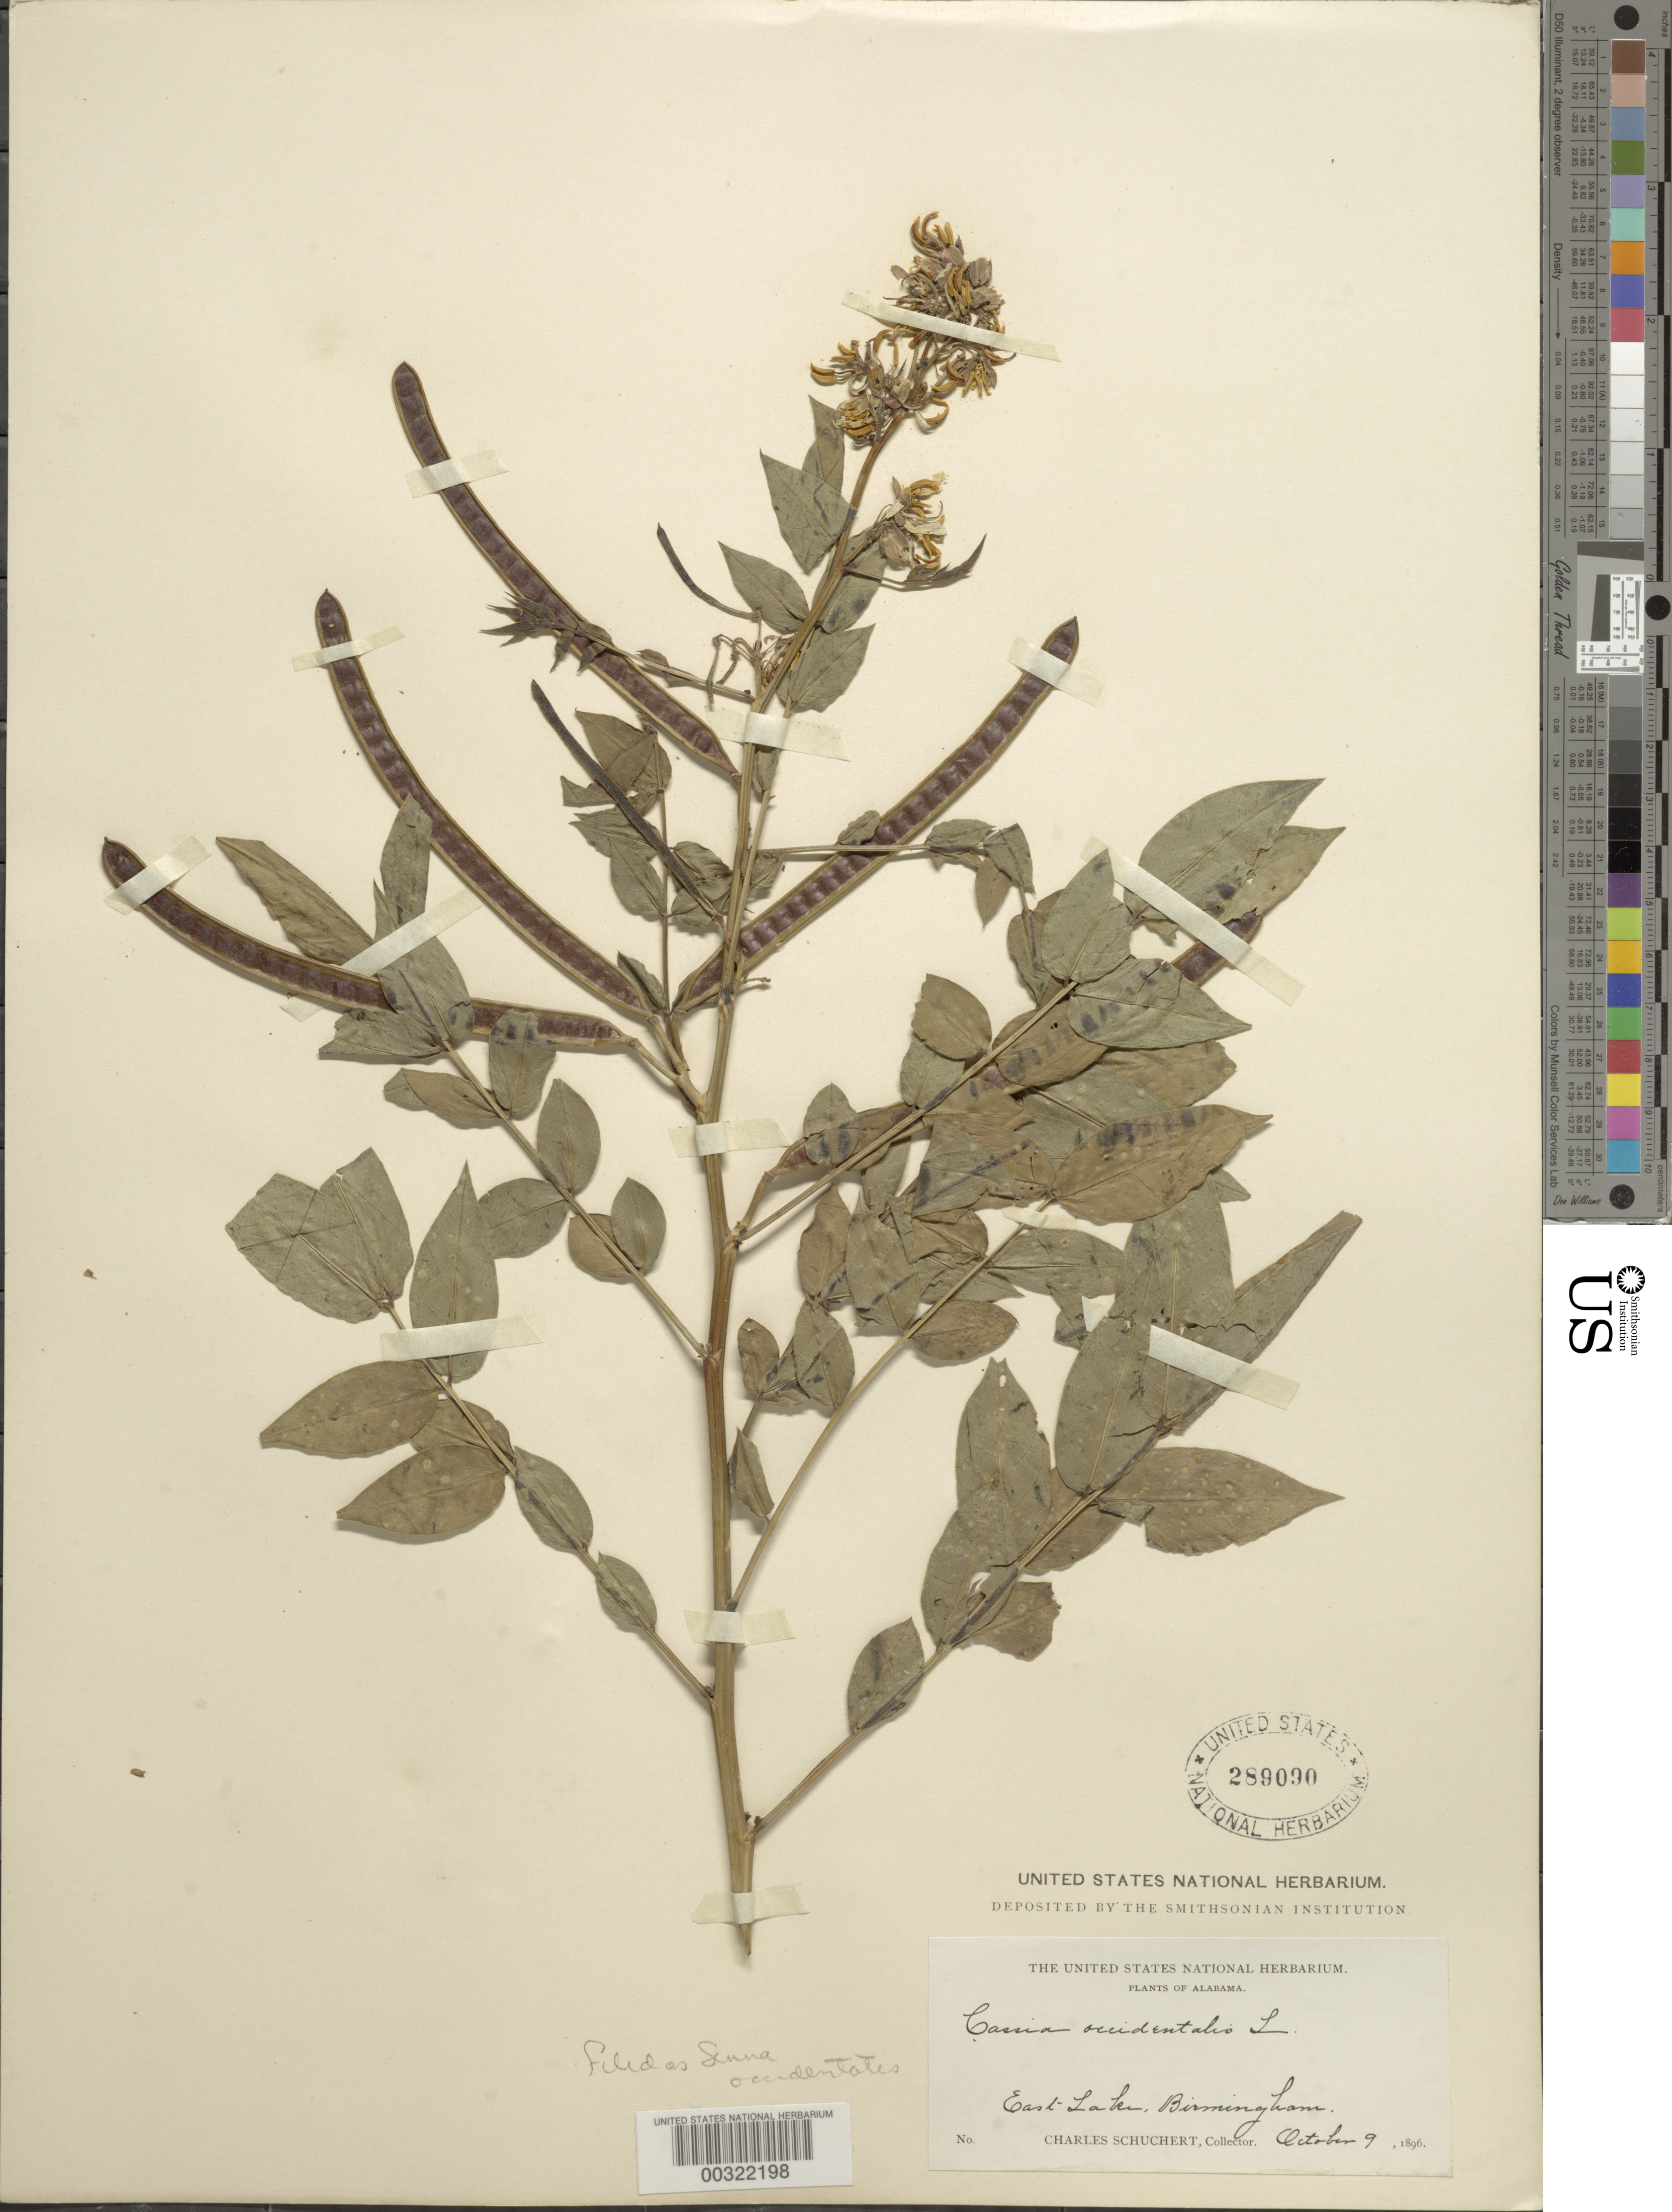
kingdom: Plantae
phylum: Tracheophyta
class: Magnoliopsida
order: Fabales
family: Fabaceae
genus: Senna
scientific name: Senna occidentalis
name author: (L.) Link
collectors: C. Schuchert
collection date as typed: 09 Oct 1896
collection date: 1896-10-09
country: United States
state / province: Alabama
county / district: Jefferson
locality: East lake, Birmingham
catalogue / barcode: US 289090